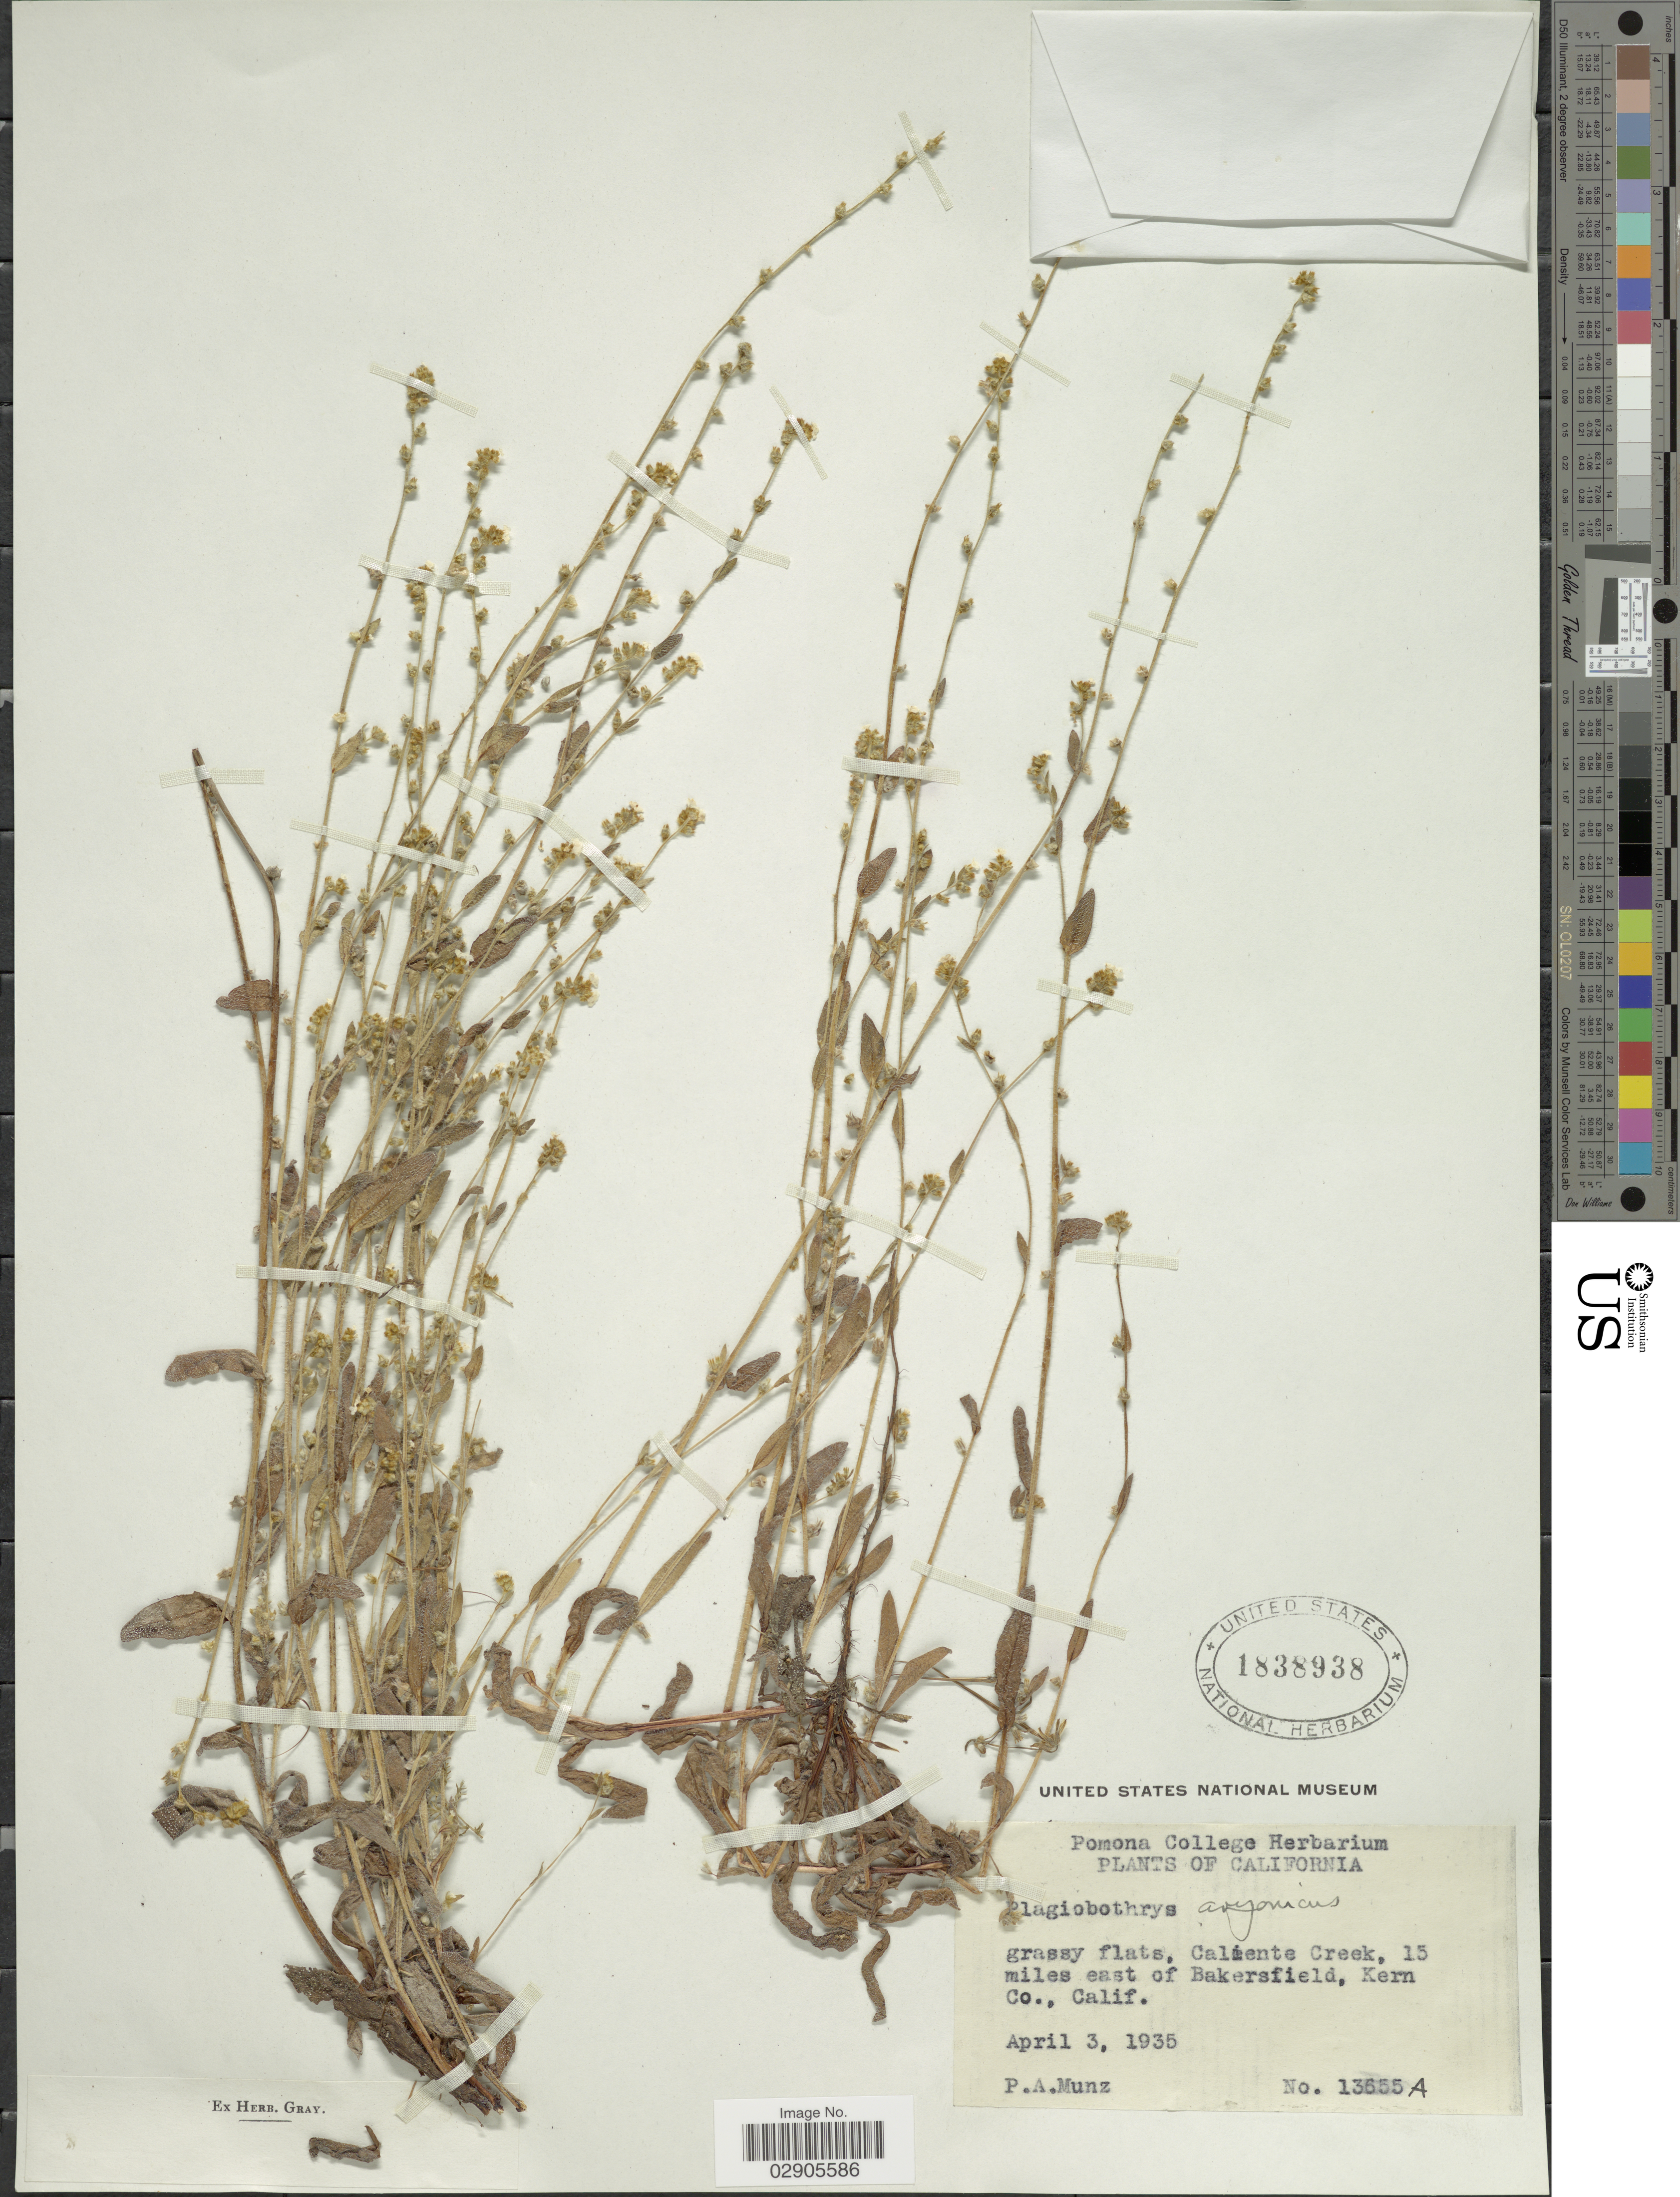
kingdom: Plantae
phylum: Tracheophyta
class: Magnoliopsida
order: Boraginales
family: Boraginaceae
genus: Plagiobothrys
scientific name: Plagiobothrys arizonicus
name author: (A. Gray) Greene ex A. Gray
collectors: P. A. Munz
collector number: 13655a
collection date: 1935-04-03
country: United States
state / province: California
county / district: Kern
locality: Caliente Creek, 15 miles east of Bakersfield, Kern Co.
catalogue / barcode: US 1838938